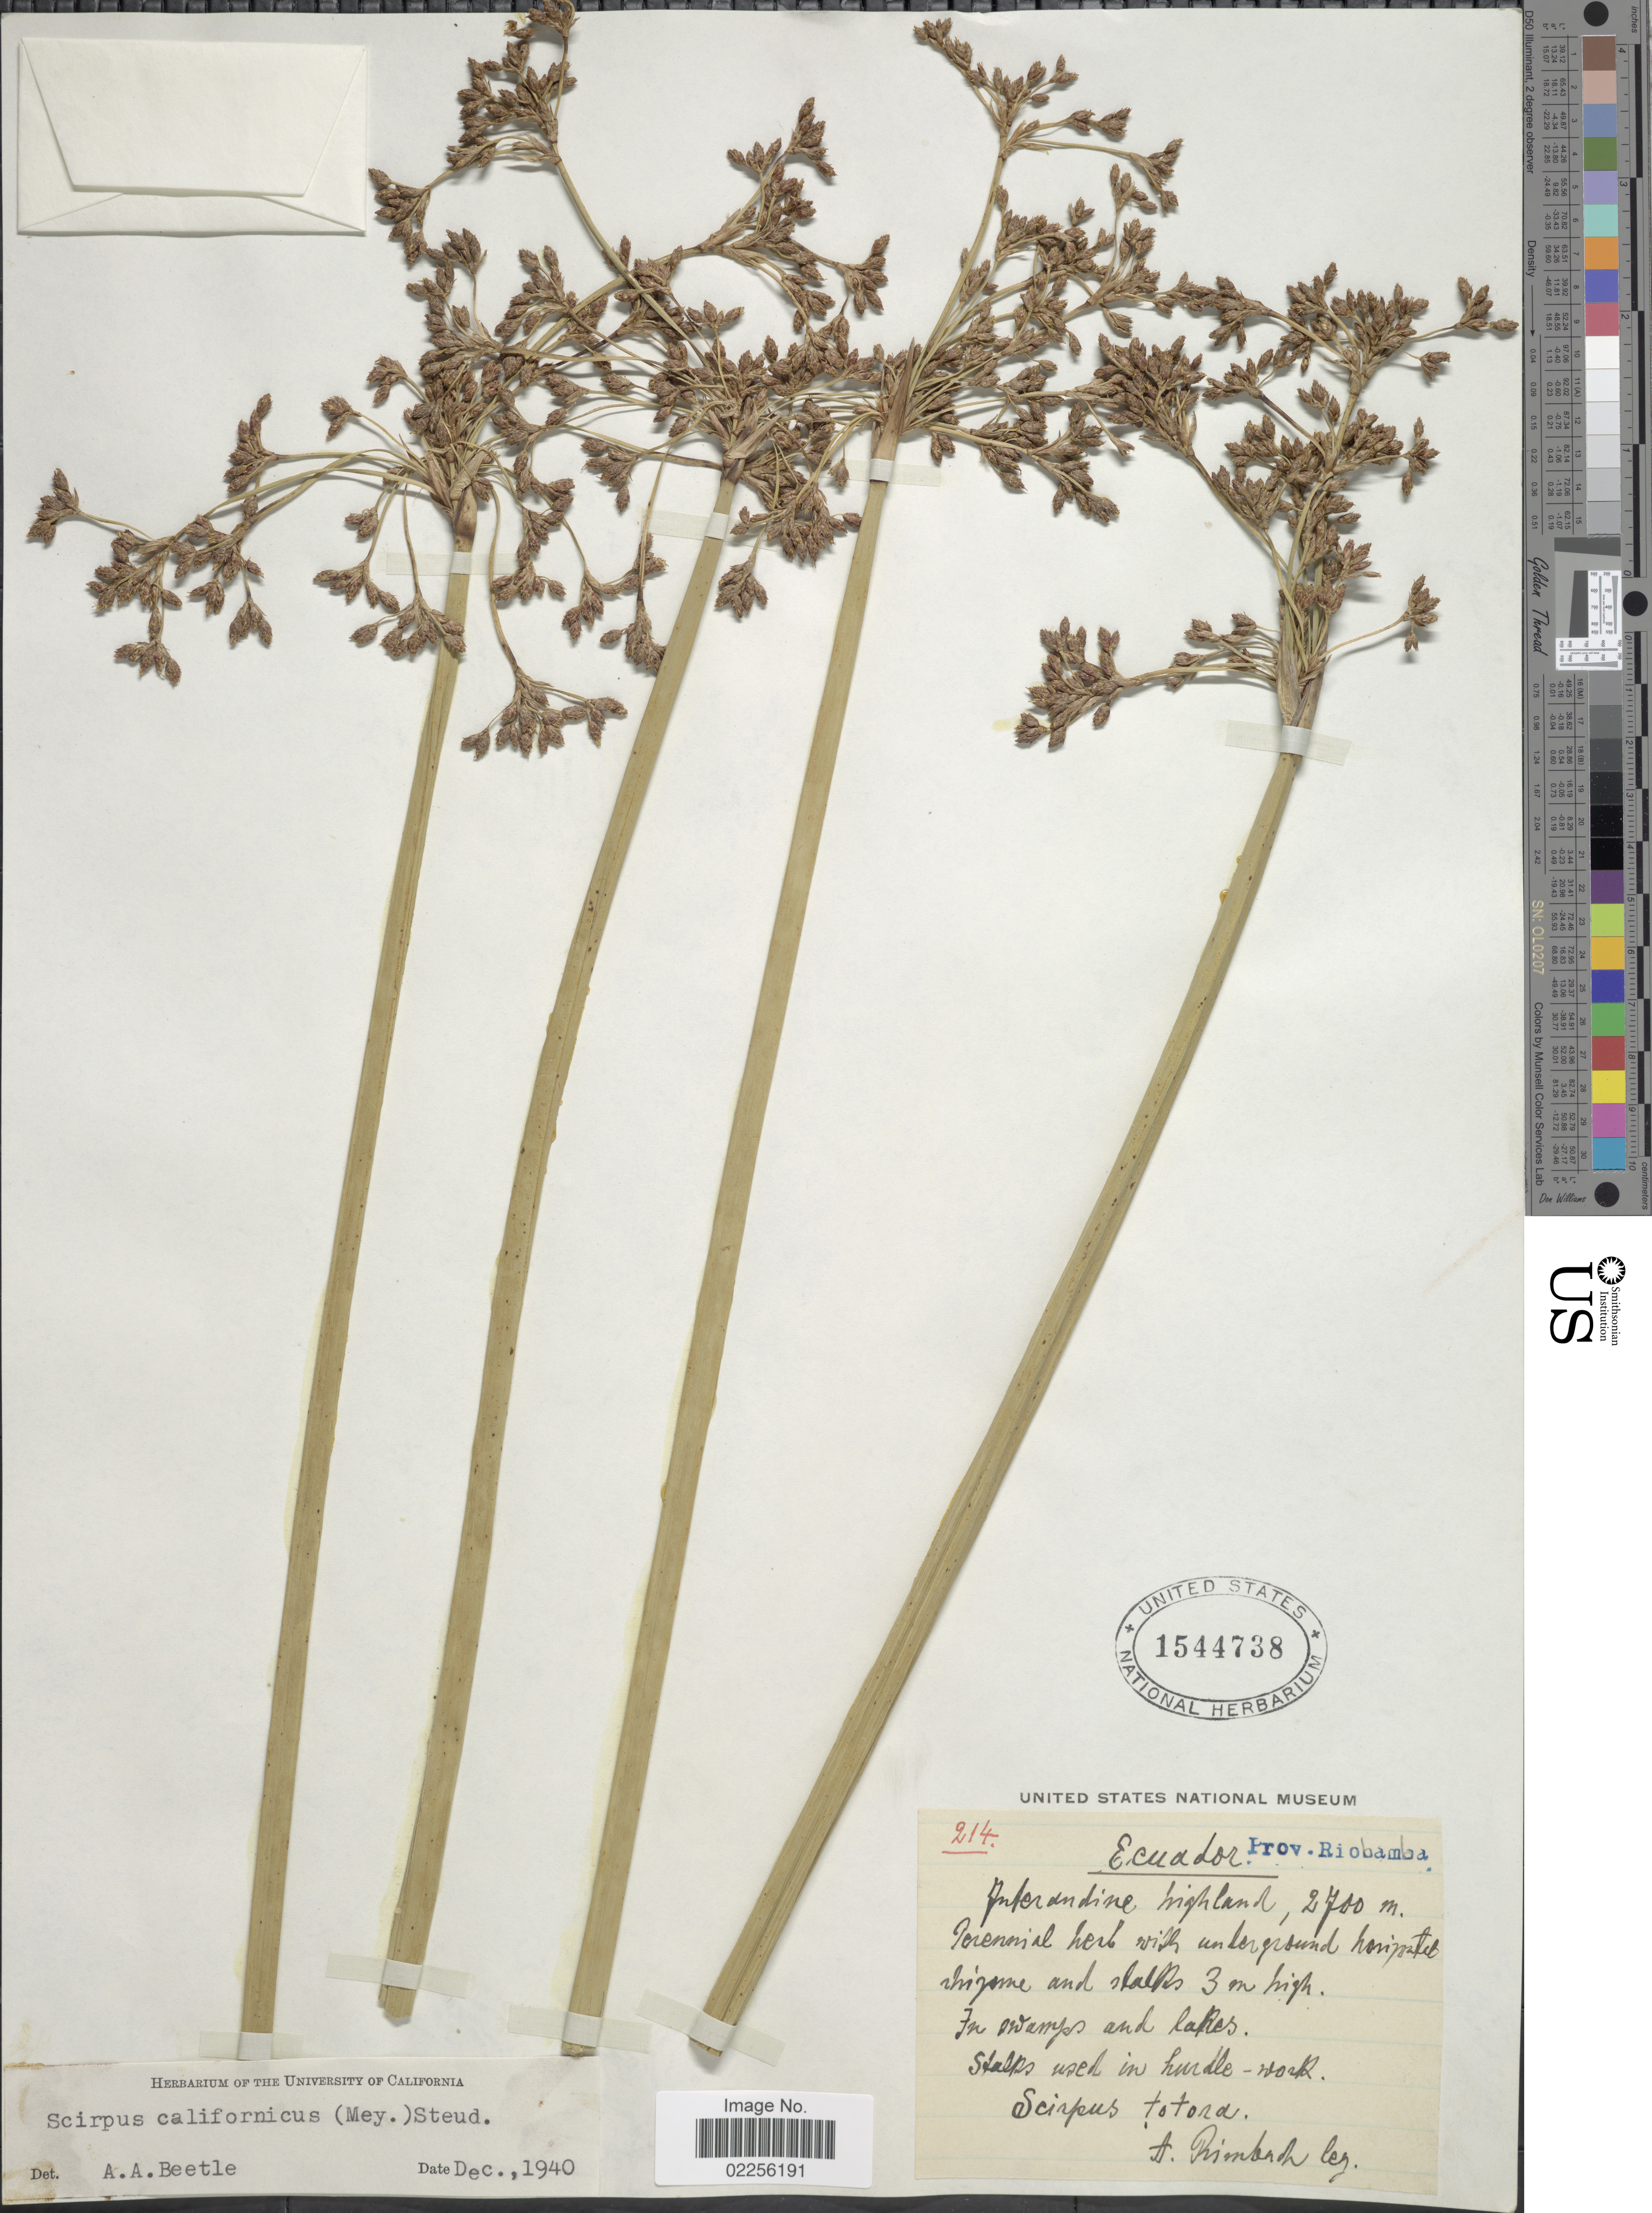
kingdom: Plantae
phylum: Tracheophyta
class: Liliopsida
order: Poales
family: Cyperaceae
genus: Schoenoplectus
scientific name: Schoenoplectus californicus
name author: (C.A. Mey.) Soják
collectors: A. Rimbach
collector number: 214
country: Ecuador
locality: Prov. Riobamba, Interandine highland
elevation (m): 2700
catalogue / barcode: US 1544738